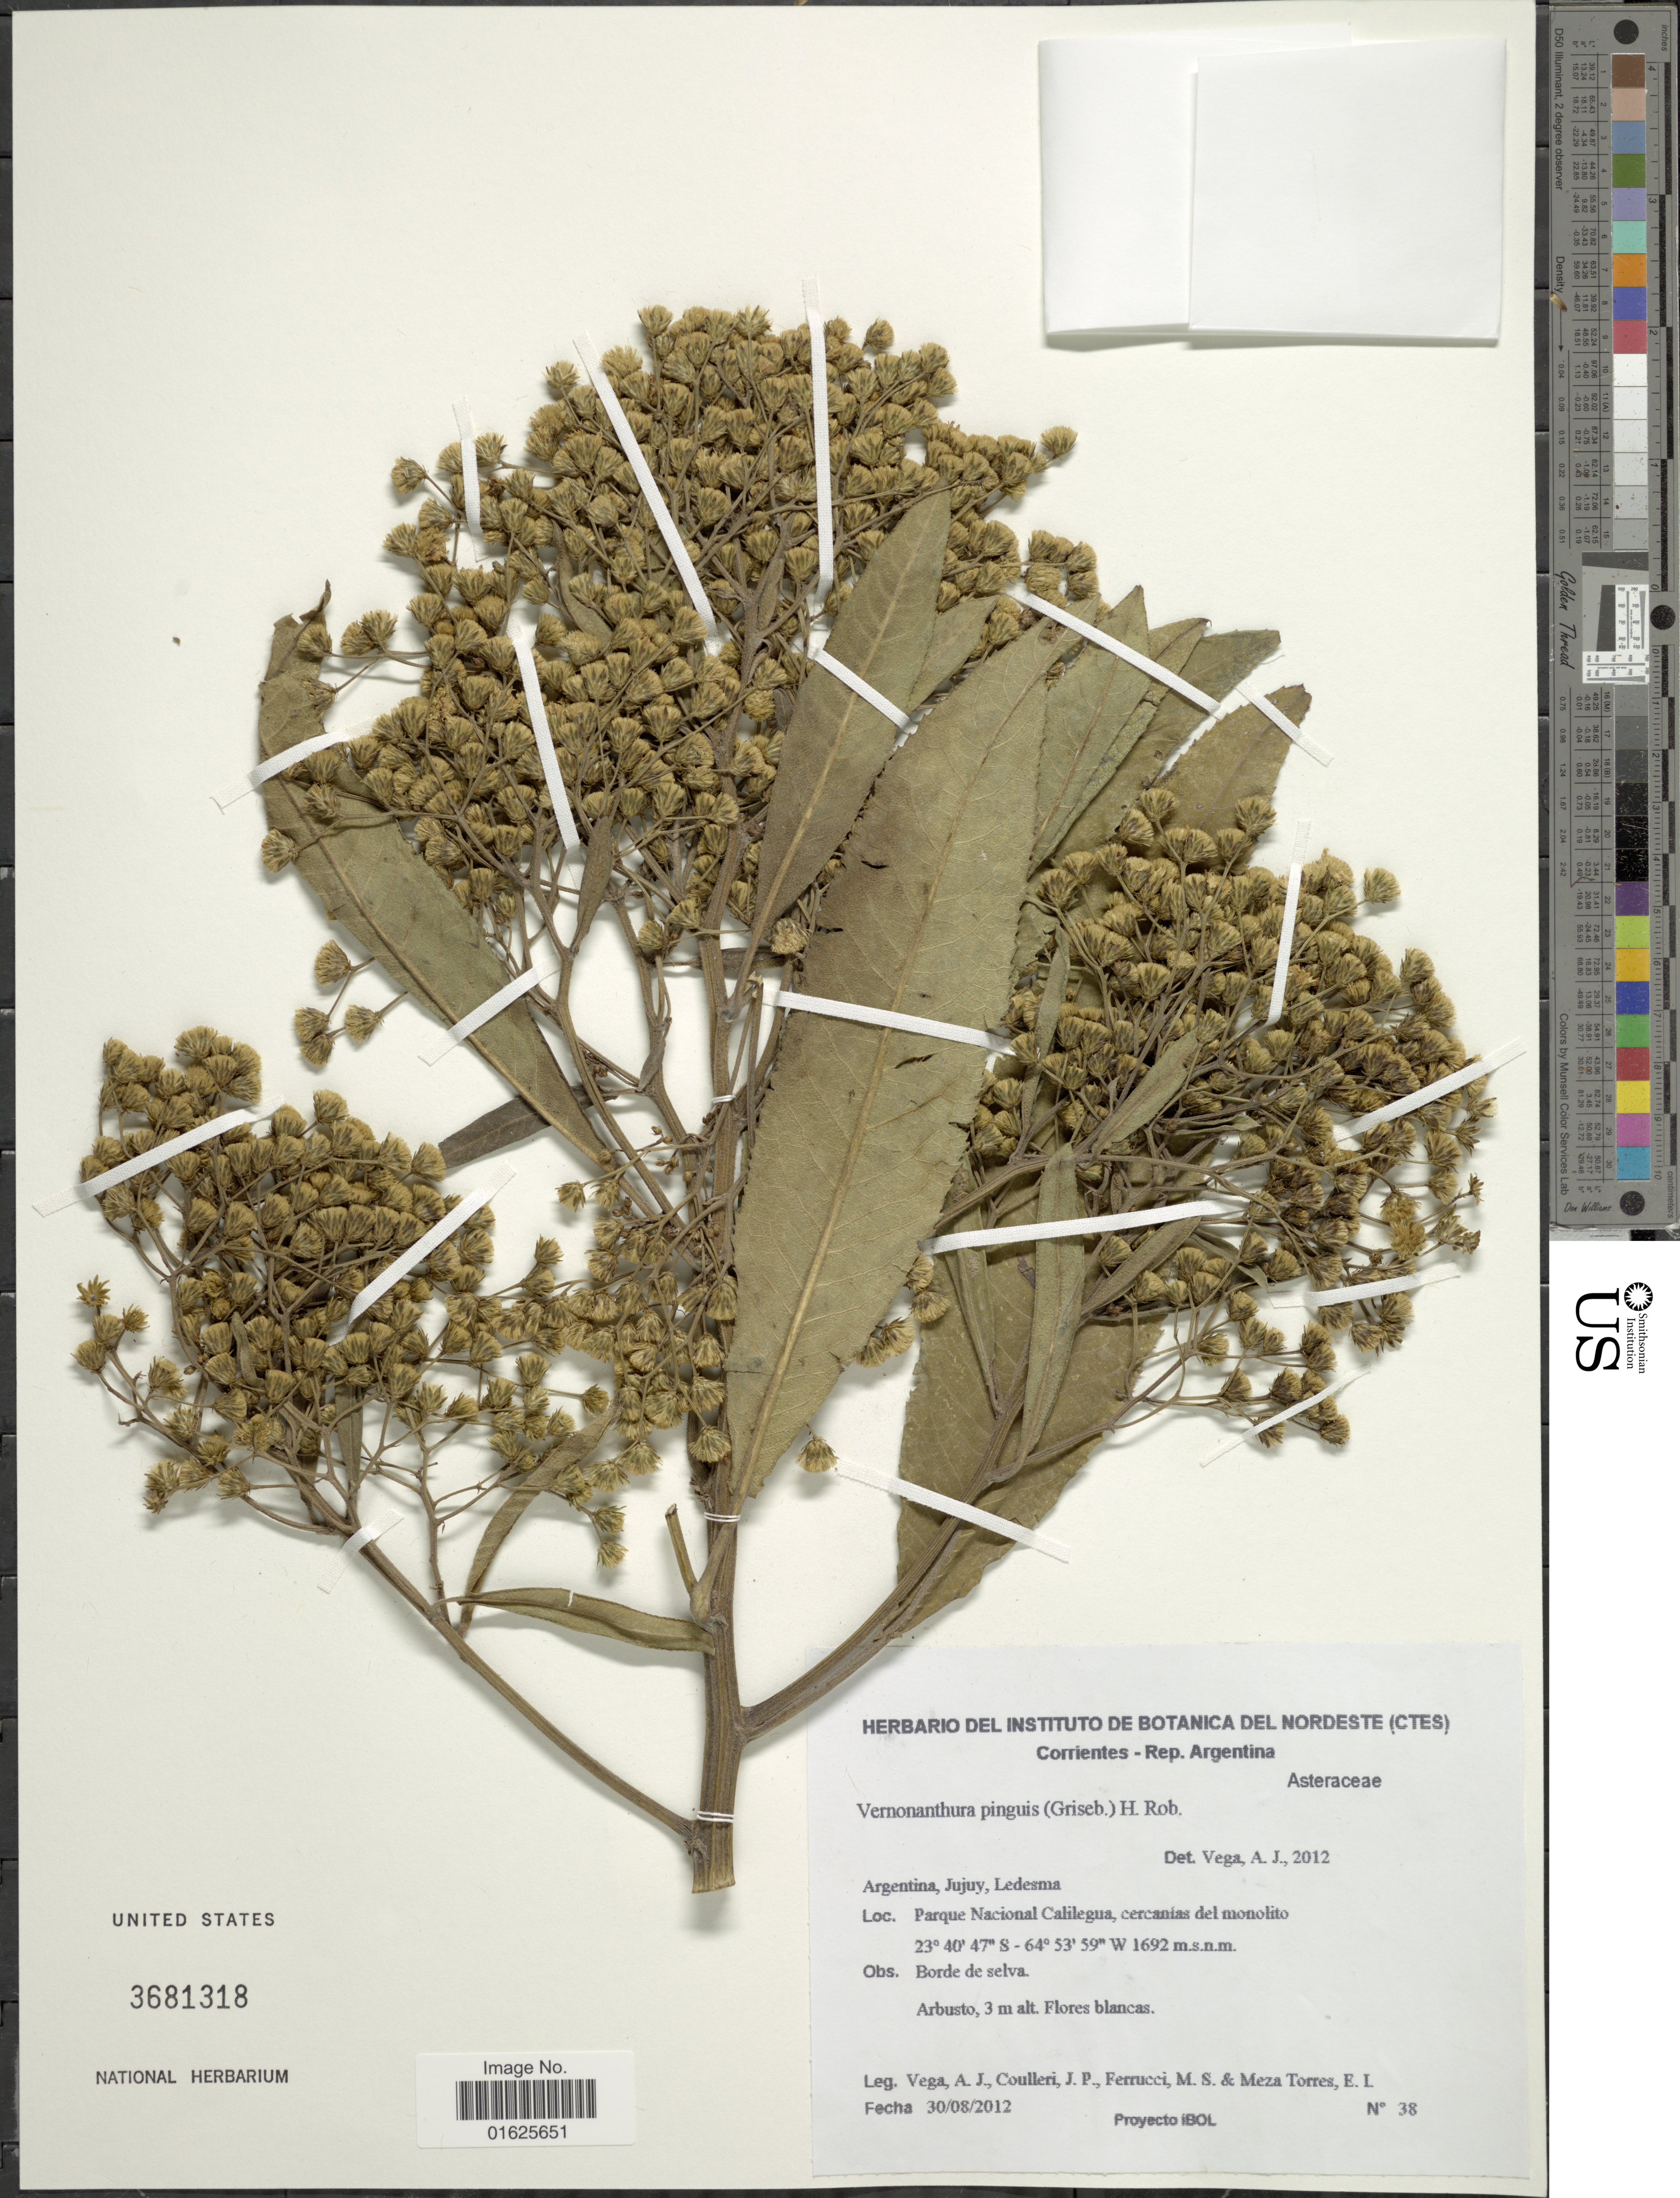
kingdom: Plantae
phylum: Tracheophyta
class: Magnoliopsida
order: Asterales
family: Asteraceae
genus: Vernonanthura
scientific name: Vernonanthura pinguis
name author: (Griseb.) H. Rob.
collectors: A. Vega, J. Coulleri, M. S. Ferrucci & E. Meza Torres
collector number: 38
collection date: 2012-08-30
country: Argentina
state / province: Jujuy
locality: Ledesma, Parque Nacional Calilegua, cercanias del monolito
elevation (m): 1692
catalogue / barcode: US 3681318